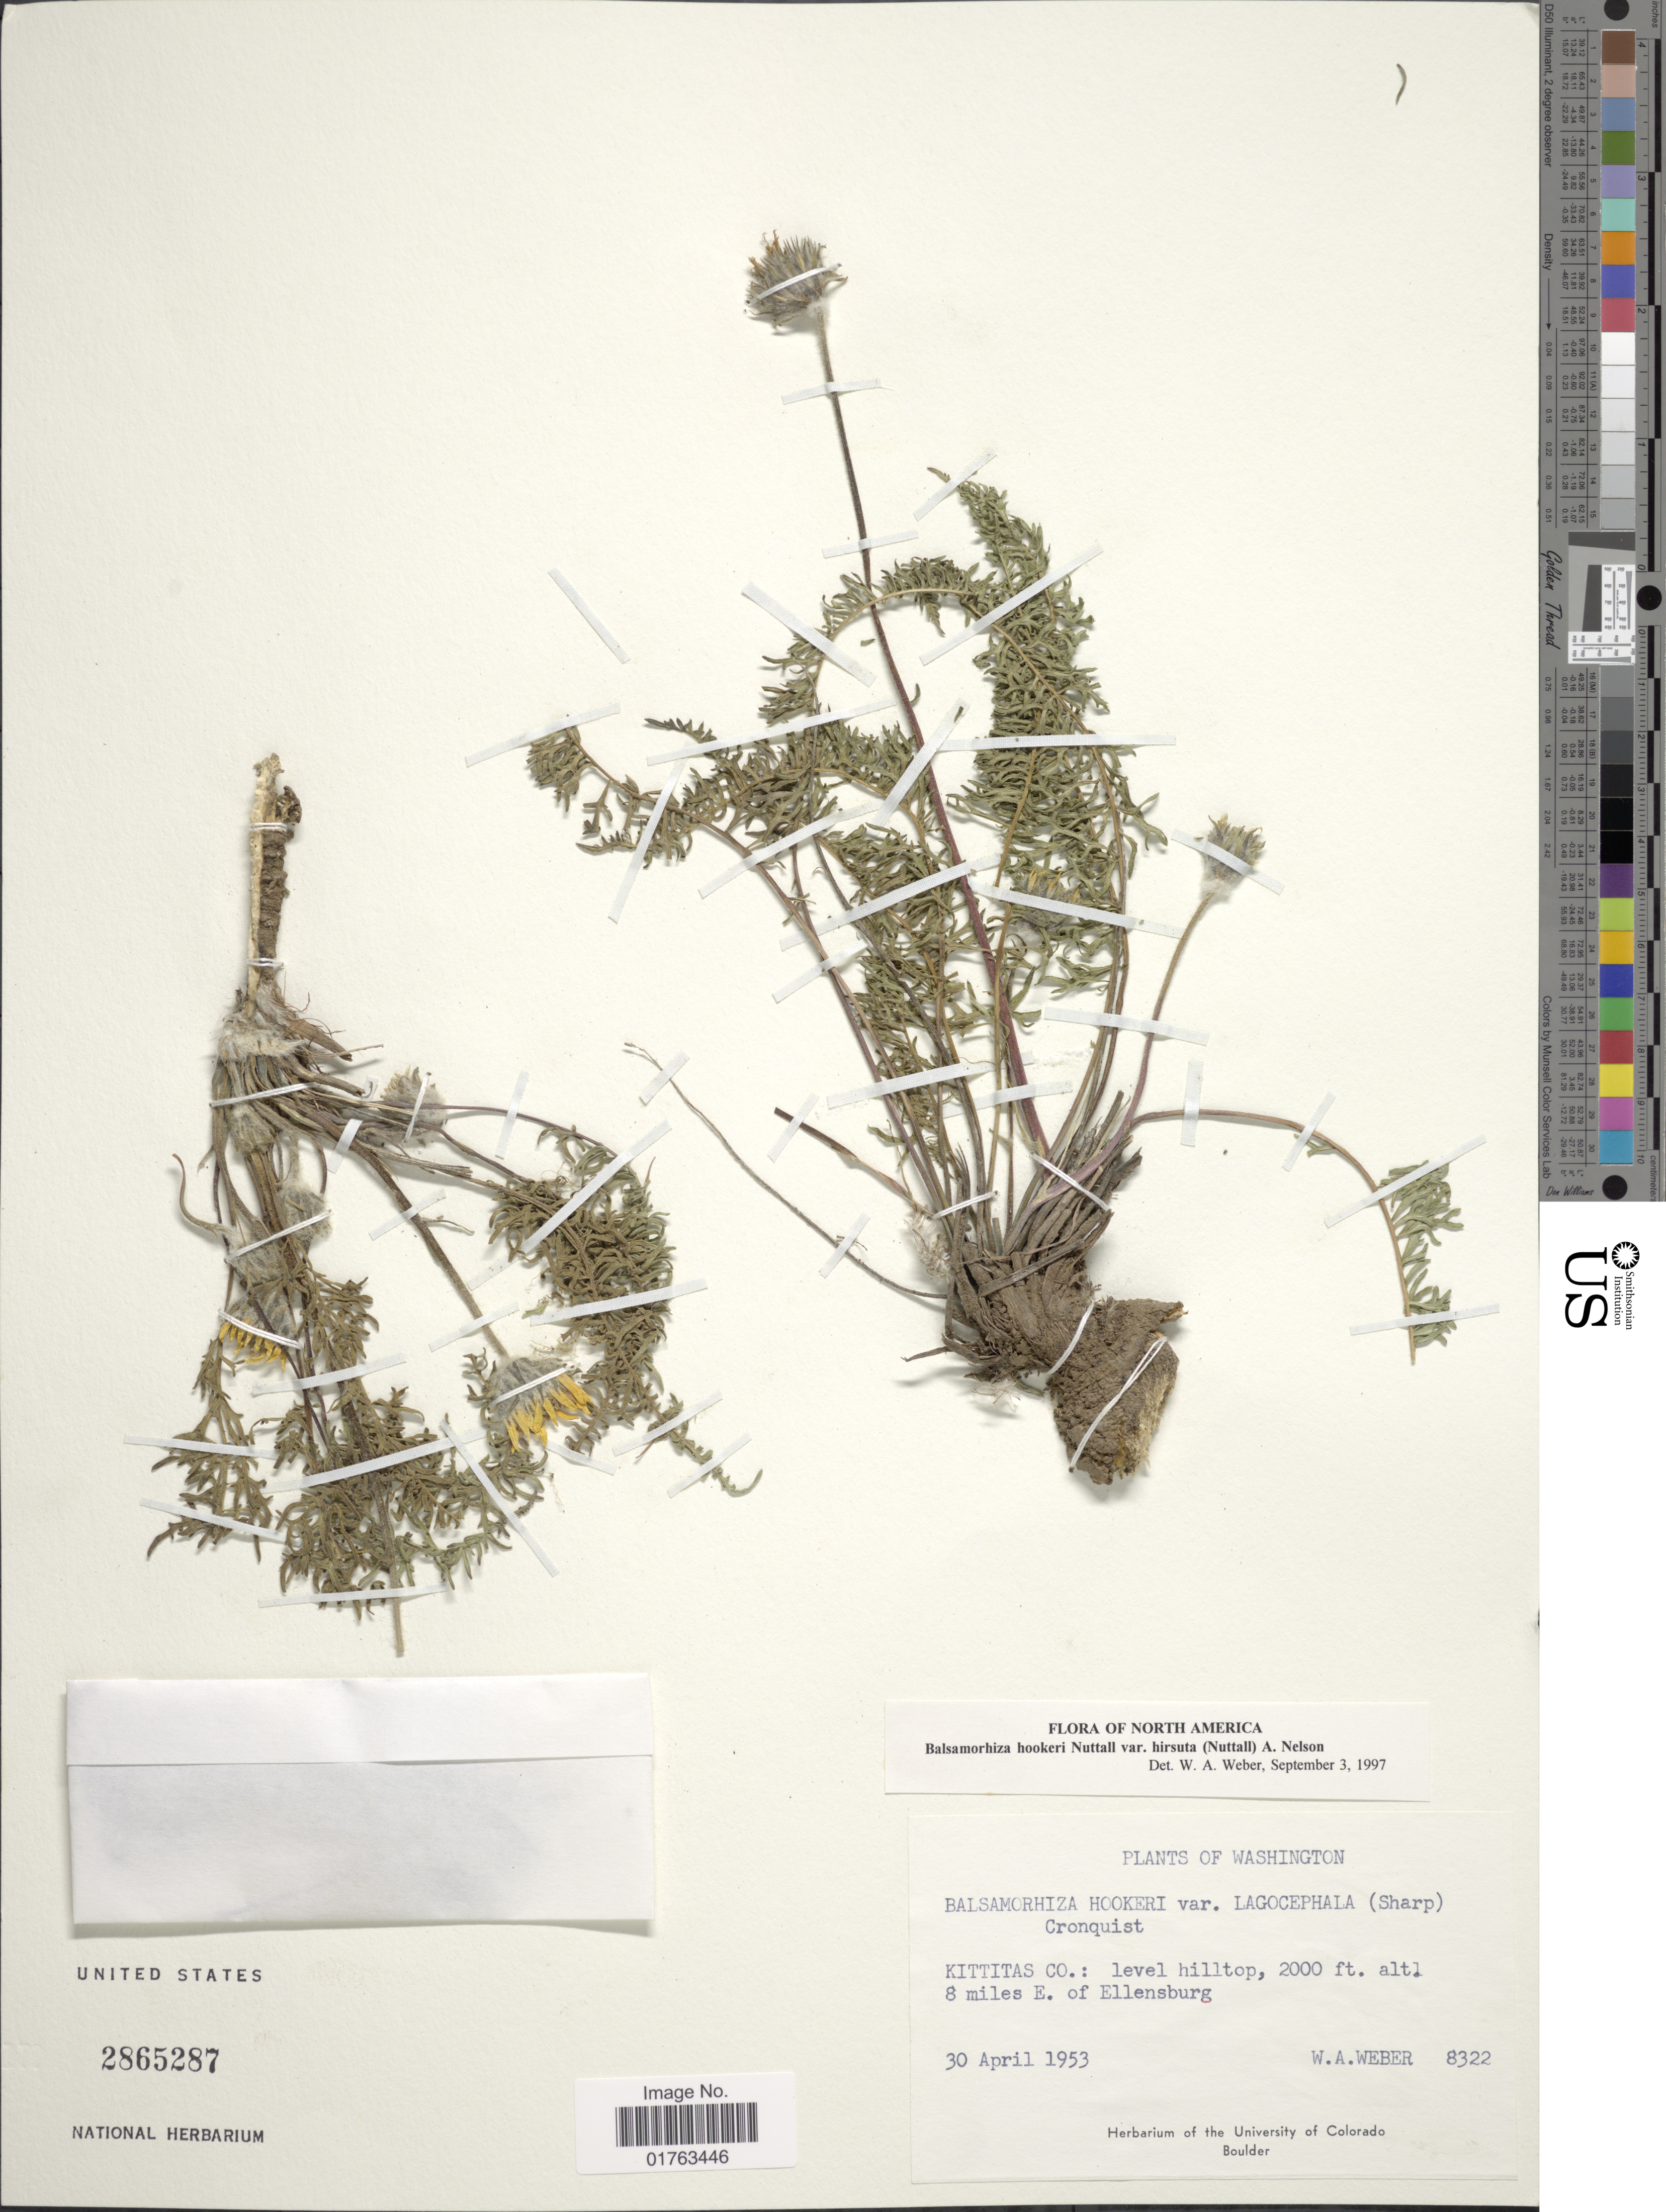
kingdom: Plantae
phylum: Tracheophyta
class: Magnoliopsida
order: Asterales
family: Asteraceae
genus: Balsamorhiza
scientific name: Balsamorhiza hookeri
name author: Nutt.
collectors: W. A. Weber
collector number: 8322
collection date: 1953-04-30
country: United States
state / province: Washington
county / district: Kittitas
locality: Kittitas Co.: level hilltop, 8 miles E. of Ellensburg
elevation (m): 610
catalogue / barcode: US 2865287